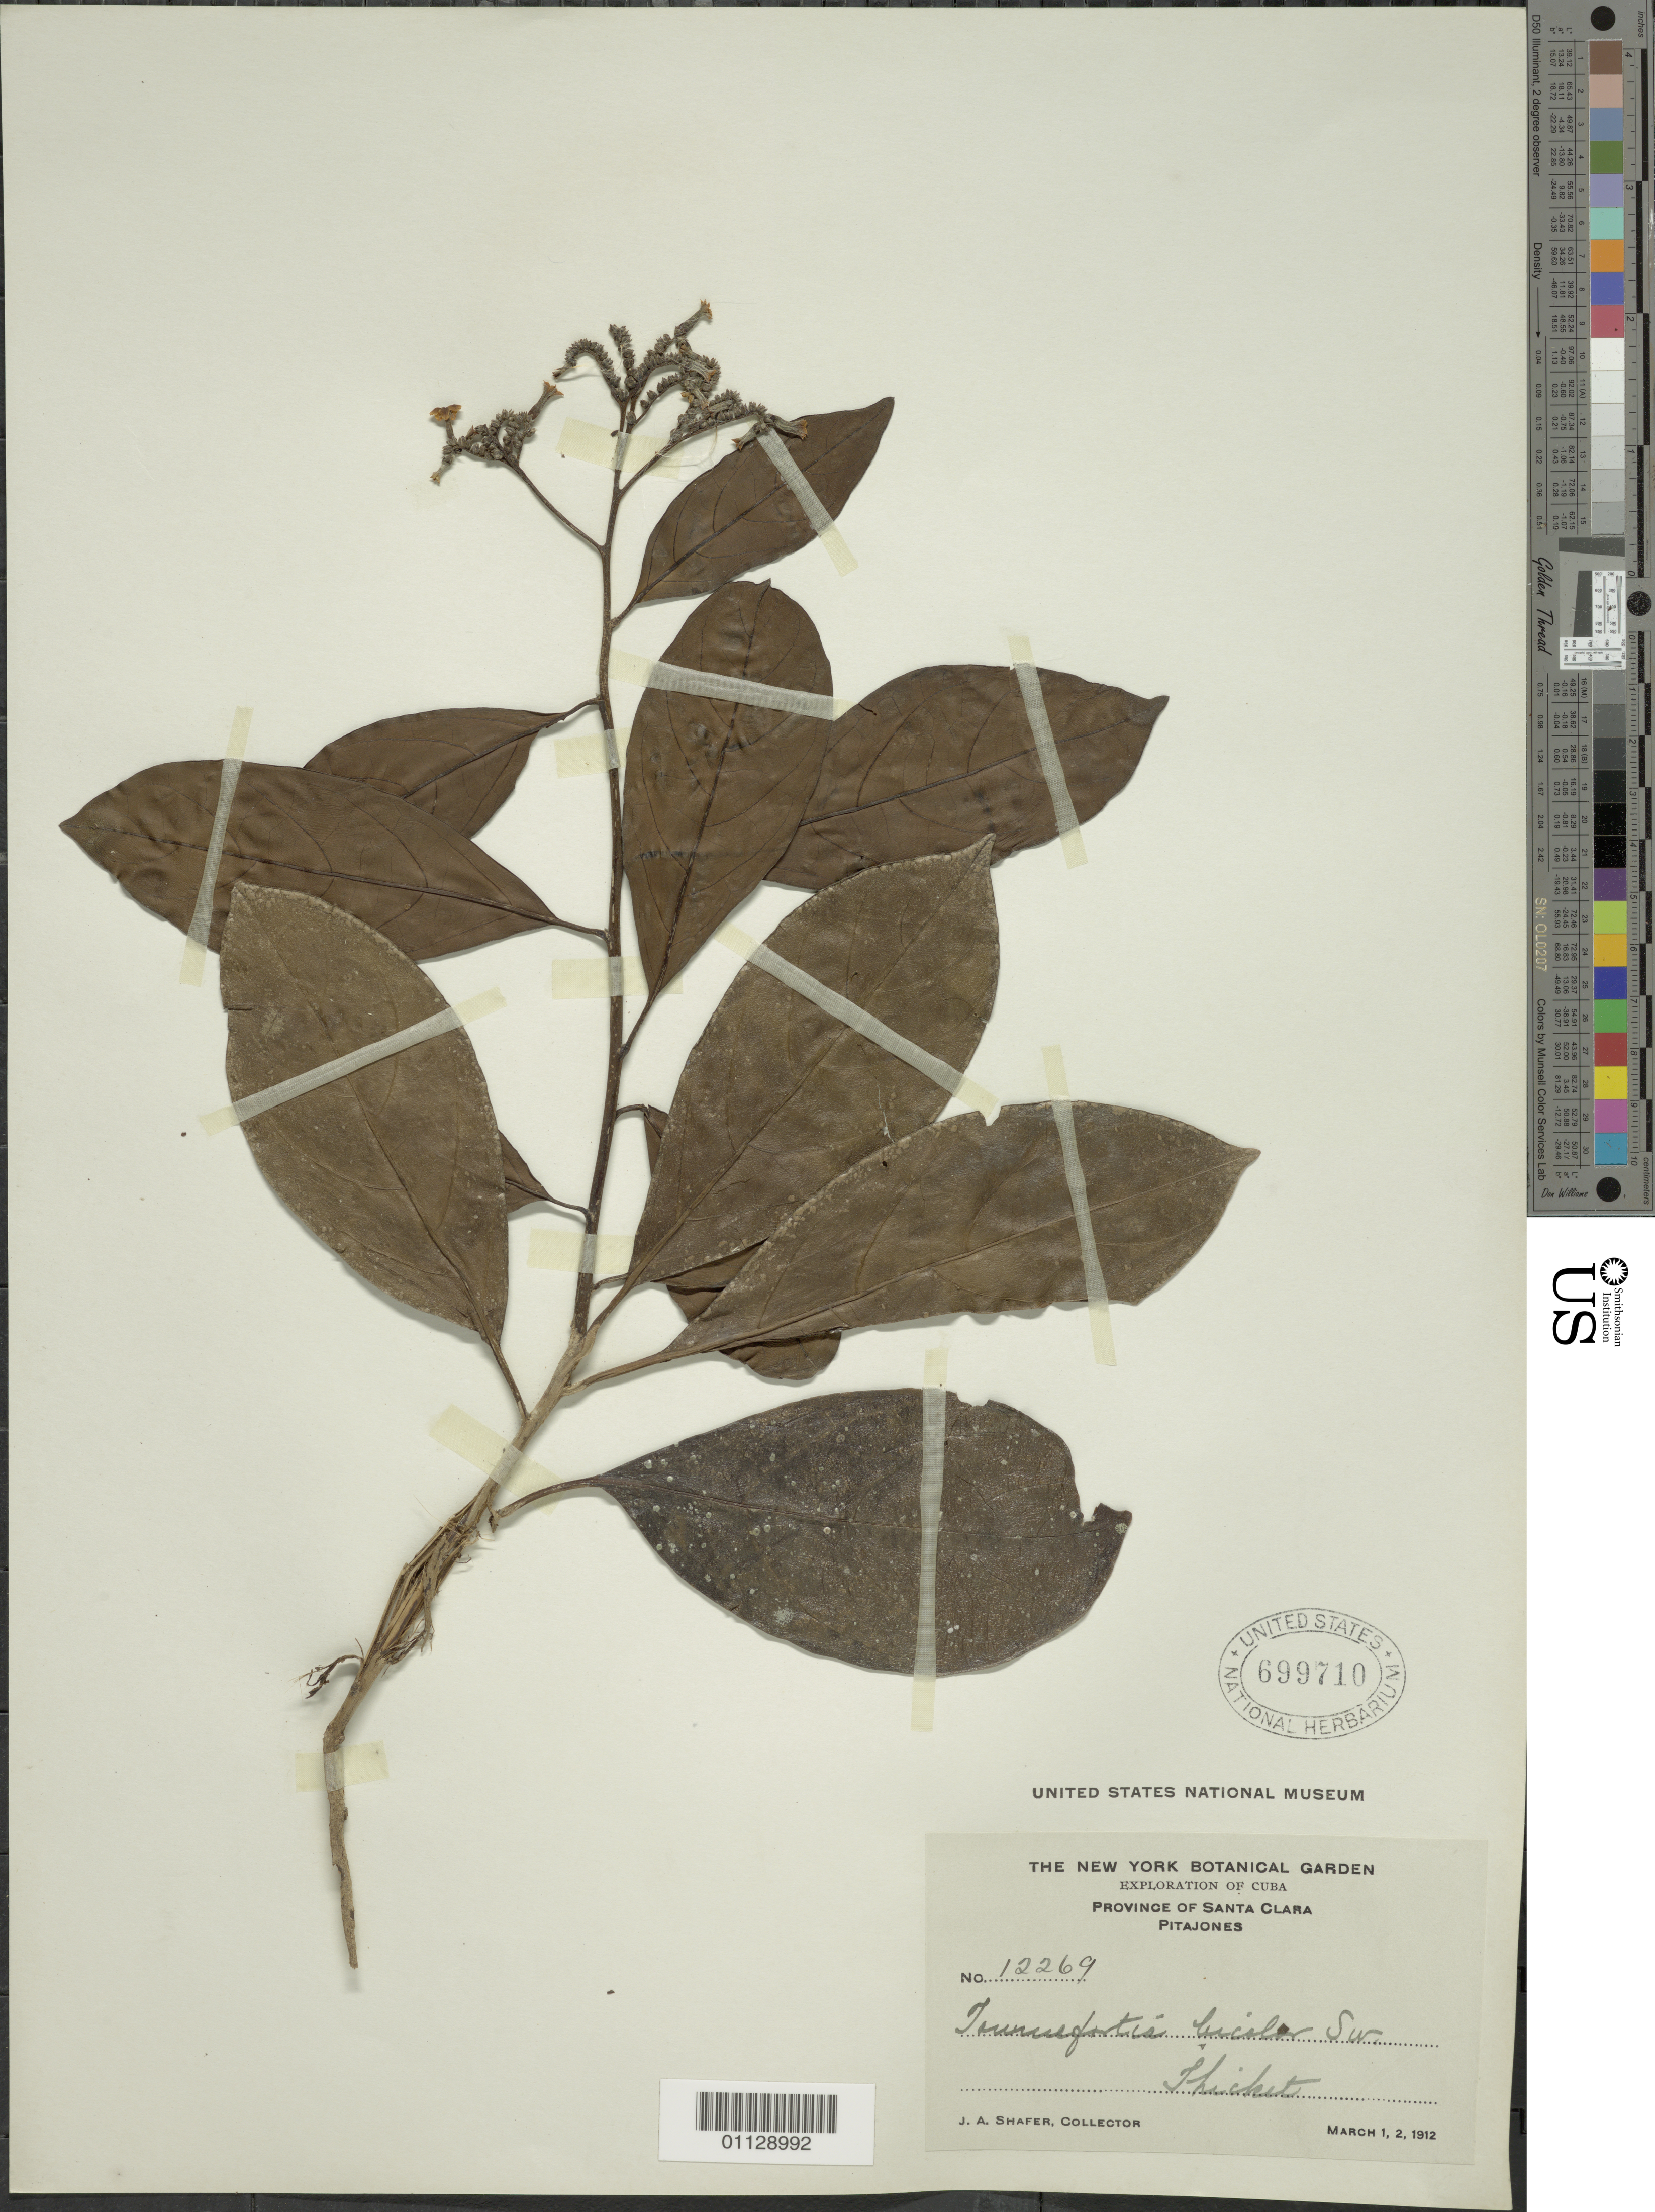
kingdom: Plantae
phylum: Tracheophyta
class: Magnoliopsida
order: Boraginales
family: Heliotropiaceae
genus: Tournefortia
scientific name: Tournefortia bicolor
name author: Sw.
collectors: J. A. Shafer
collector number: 12269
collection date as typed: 01 Mar 1912 to 02 Mar 1912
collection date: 1912-03-01/1912-03-02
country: Cuba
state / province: Villa Clara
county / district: Santa Clara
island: Cuba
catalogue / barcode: US 699710